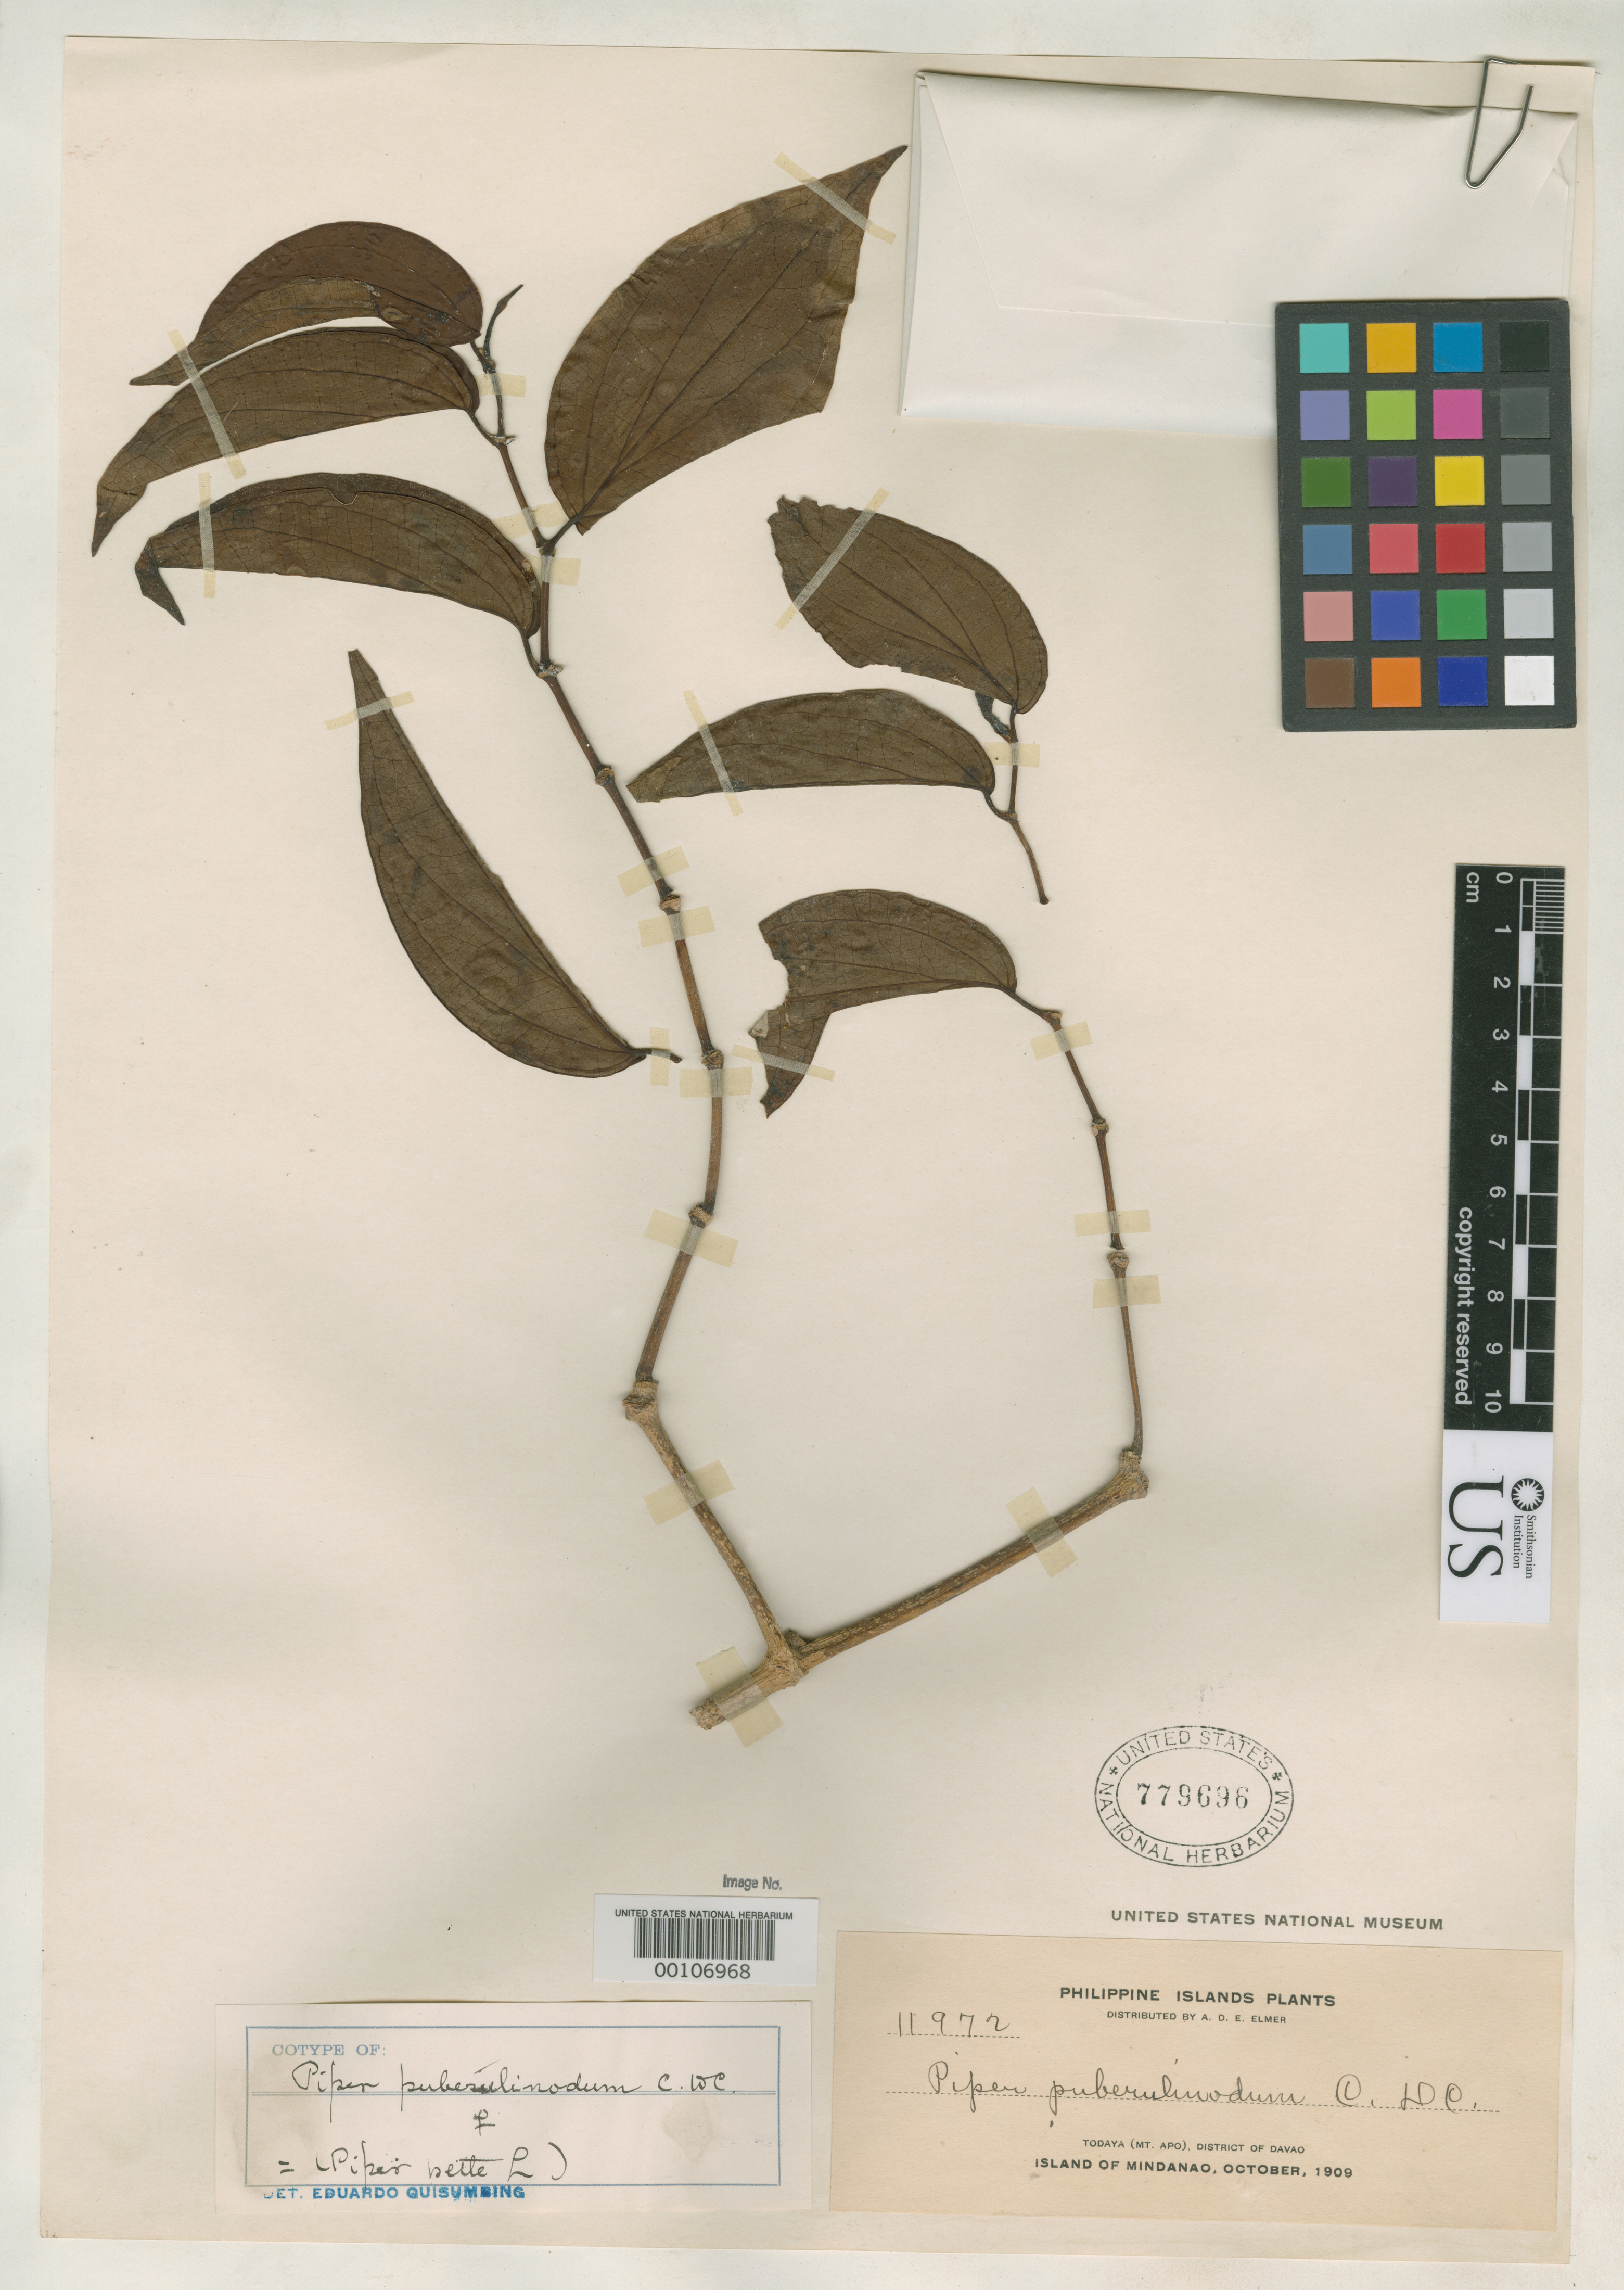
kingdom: Plantae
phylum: Tracheophyta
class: Magnoliopsida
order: Piperales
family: Piperaceae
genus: Piper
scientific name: Piper puberulinodum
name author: C. DC. in Elmer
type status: Isotype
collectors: A. D. E. Elmer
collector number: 11972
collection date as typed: Oct 1909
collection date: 1909-10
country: Philippines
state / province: Davao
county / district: Davao del Sur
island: Mindanao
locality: Todaya, Mt. Apo.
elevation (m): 762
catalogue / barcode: US 779696